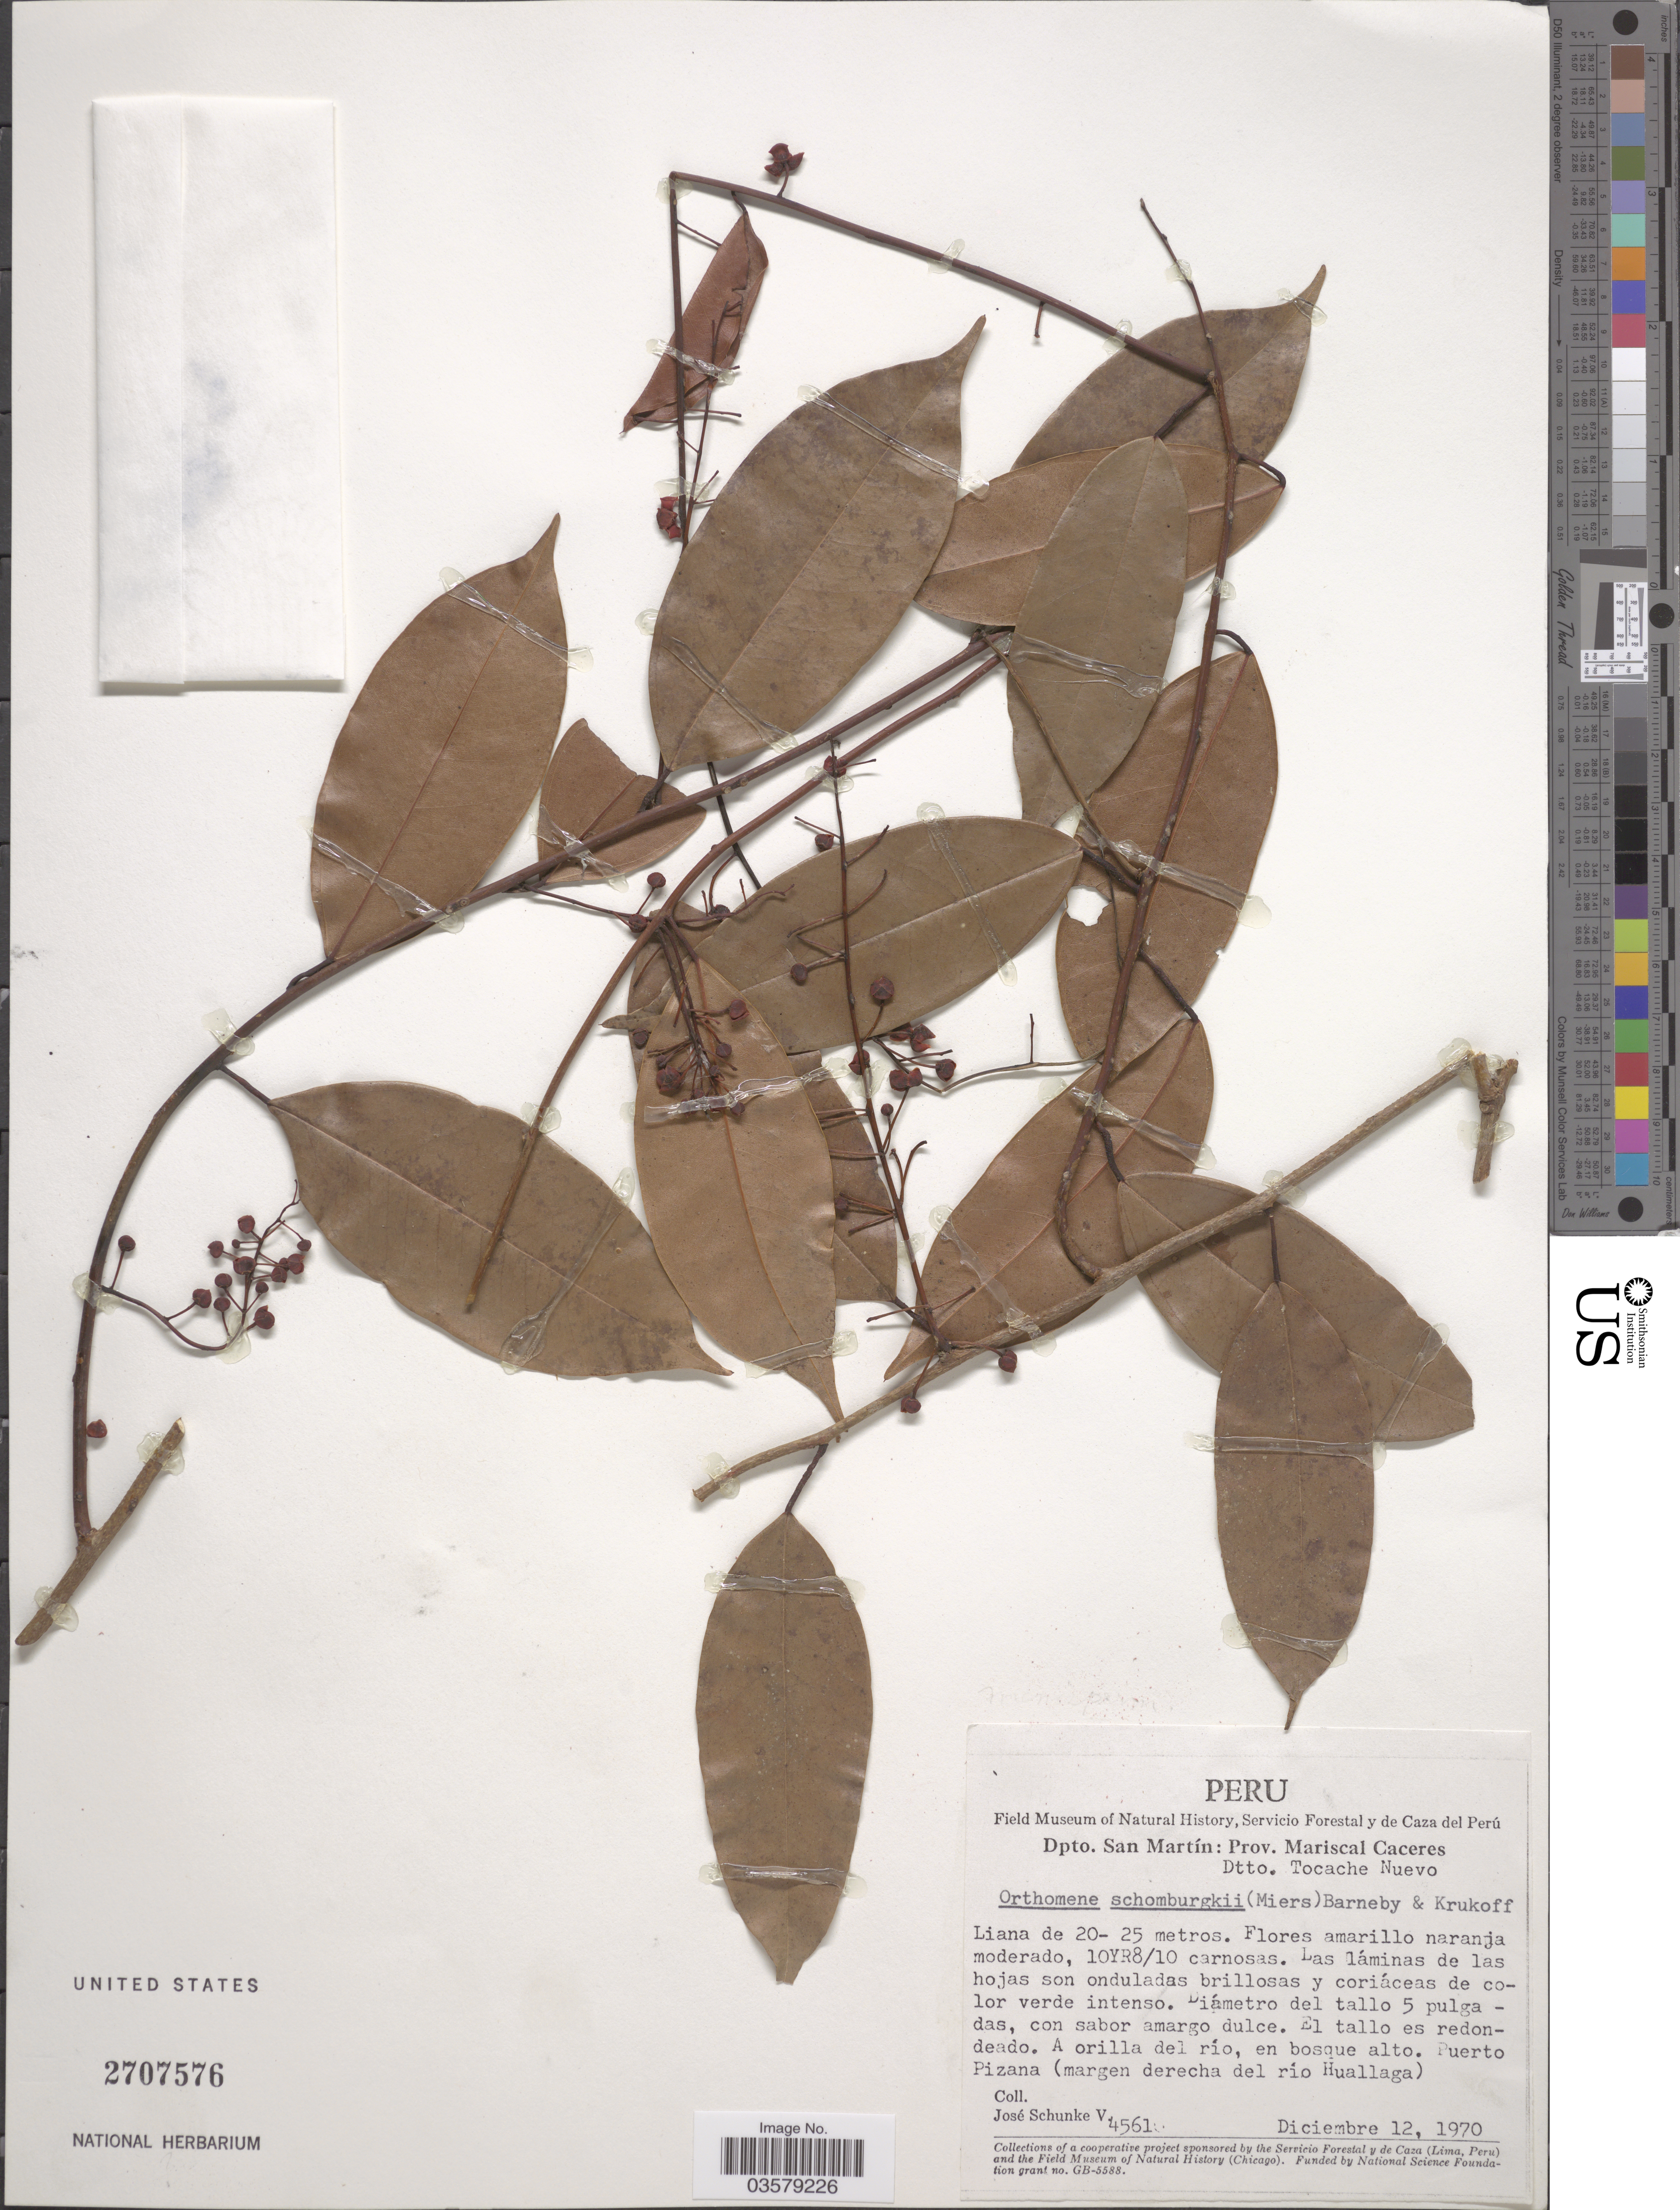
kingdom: Plantae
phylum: Tracheophyta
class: Magnoliopsida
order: Ranunculales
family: Menispermaceae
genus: Anomospermum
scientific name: Anomospermum schomburgkii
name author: Miers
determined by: Strong, Mark T., (BOT), Smithsonian Institution - National Museum of Natural History (UNITED STATES)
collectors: J. Schunke Vigo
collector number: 4561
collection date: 1970-12-12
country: Peru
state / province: San Martín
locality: Dpto. San Martín: Prov. Mariscal Caceres. Dtto. Tocache Nuevo. Puerto Pizana (margen derecha del río Huallaga).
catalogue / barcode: US 2707576